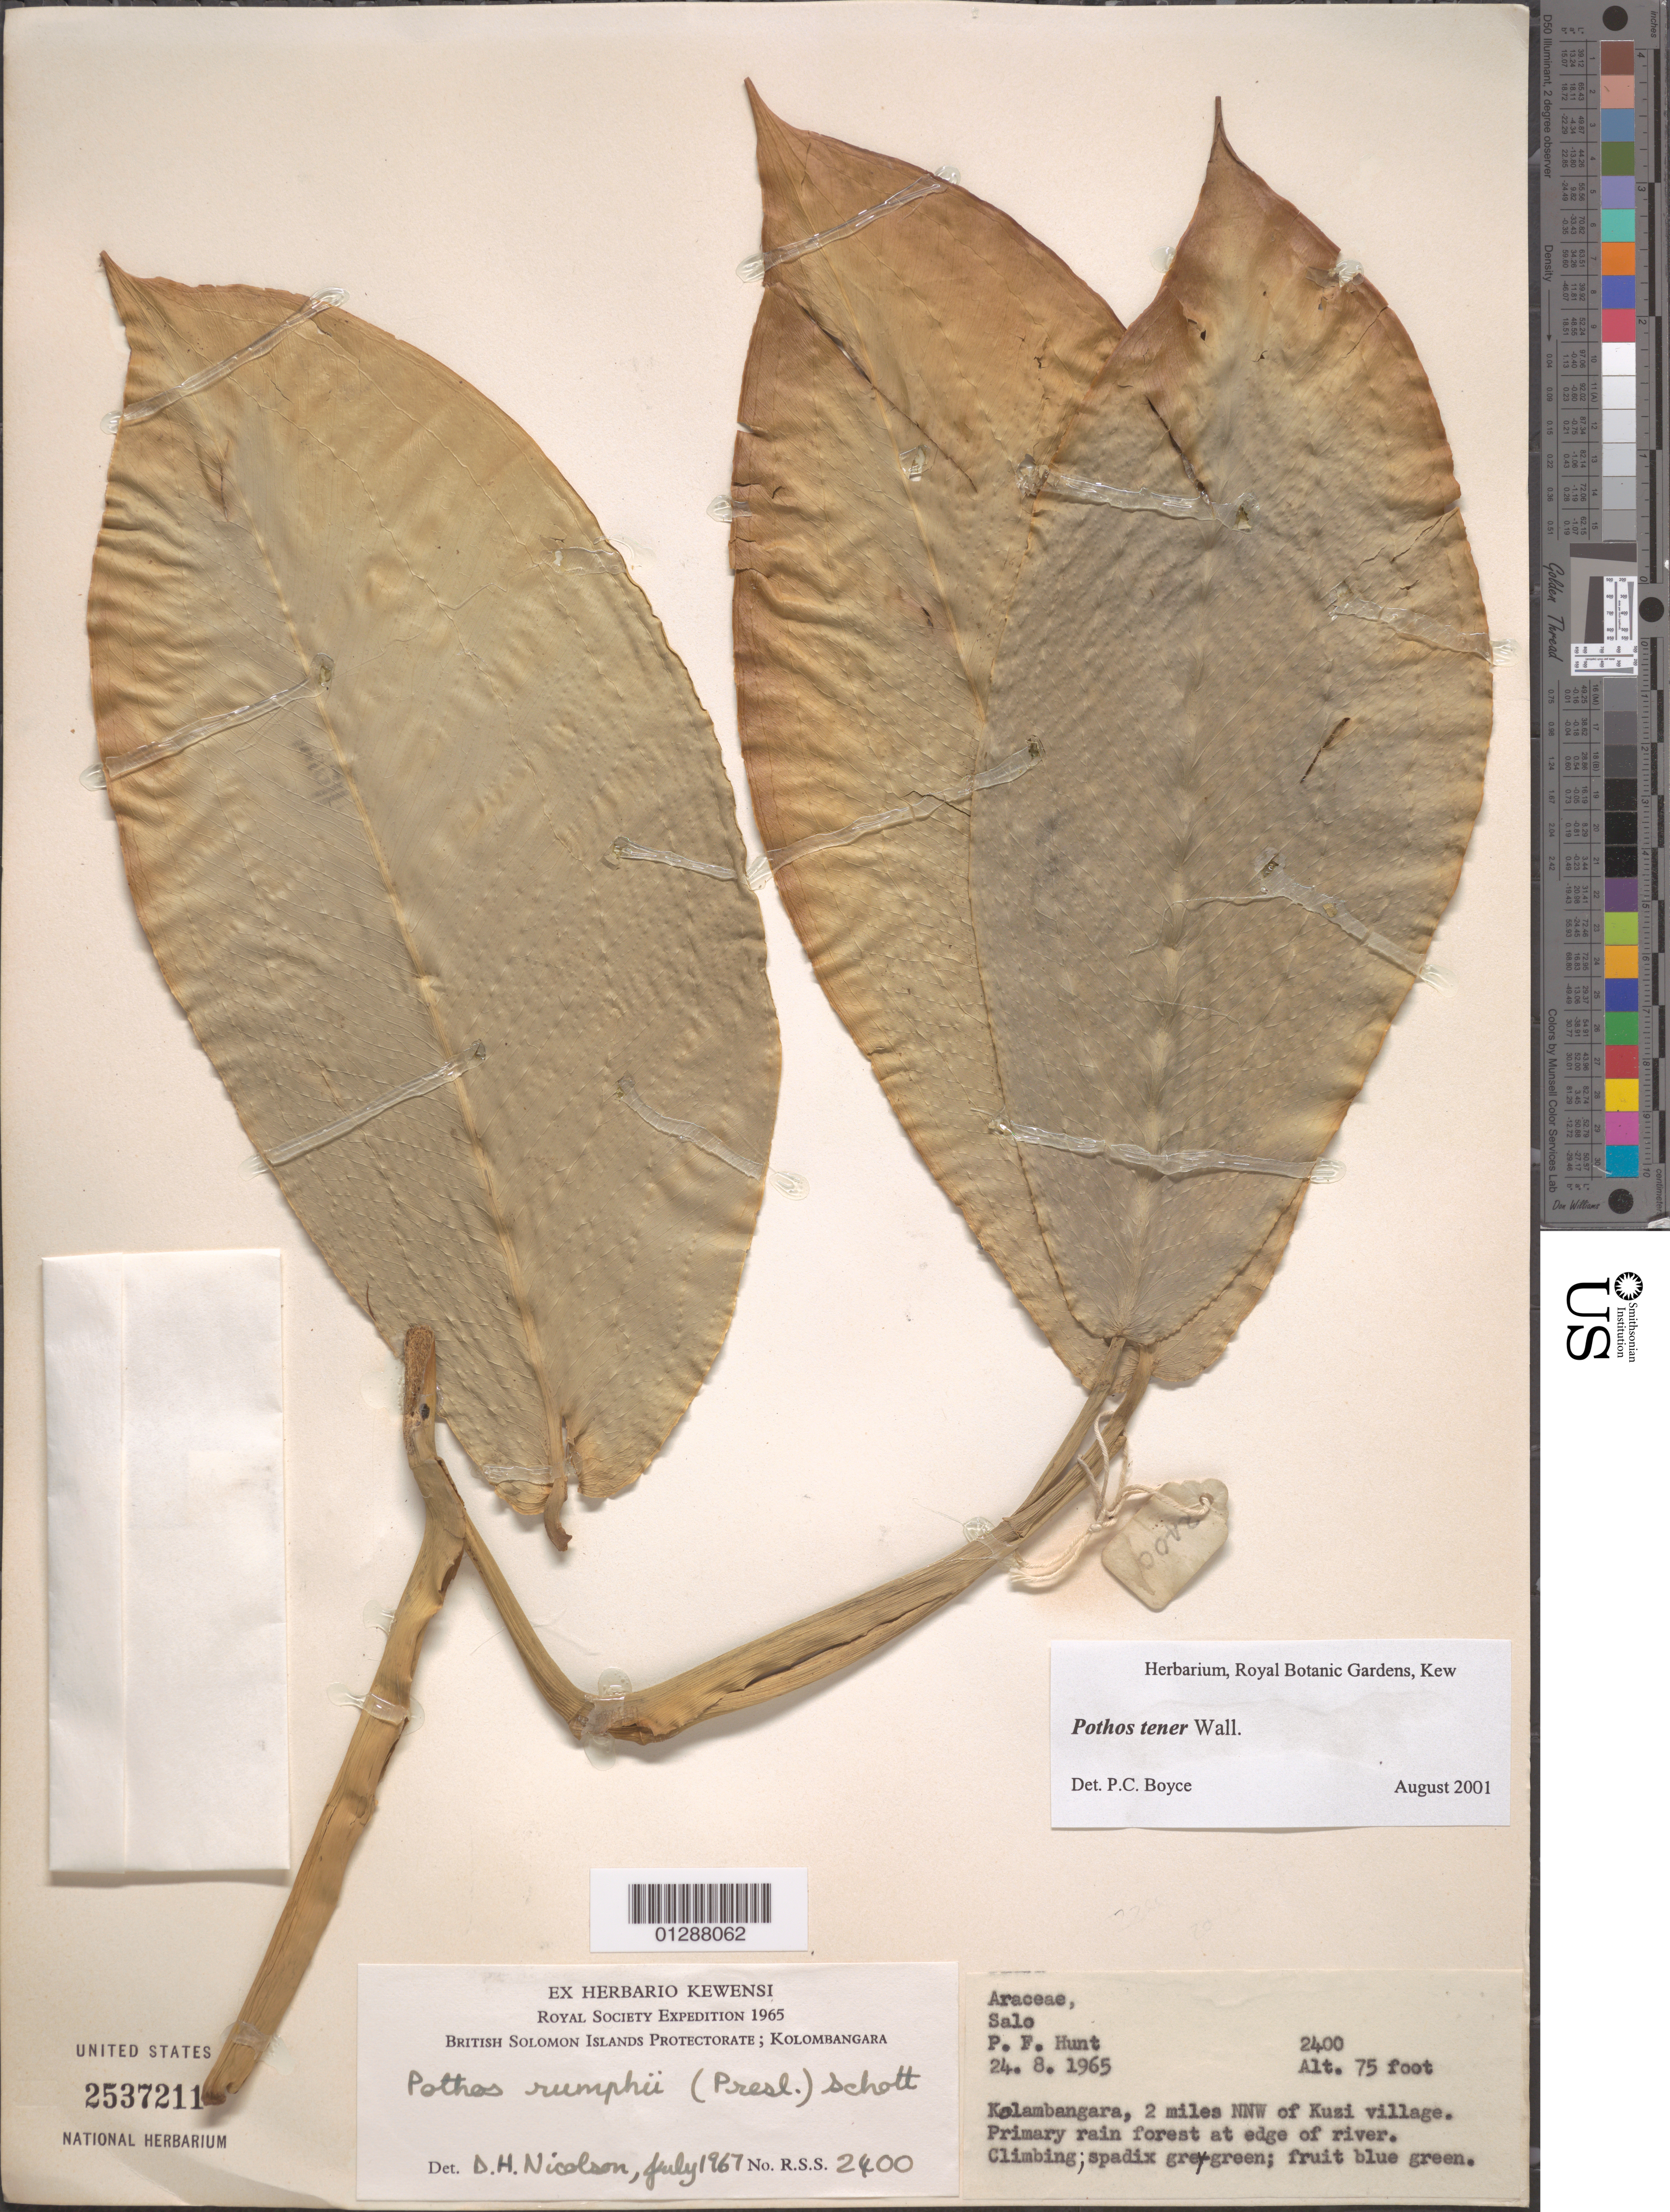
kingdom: Plantae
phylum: Tracheophyta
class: Liliopsida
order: Alismatales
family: Araceae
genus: Pothos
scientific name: Pothos tener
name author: Wall.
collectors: P. F. Hunt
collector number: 2400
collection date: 1965-08-24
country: Solomon Islands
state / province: Solomon Islands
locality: British Solomon Islands Protectorate; Kolombangara. Kolambangara, 2 miles NNW of Kusi village. At edge of river.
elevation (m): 23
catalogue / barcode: US 2537211